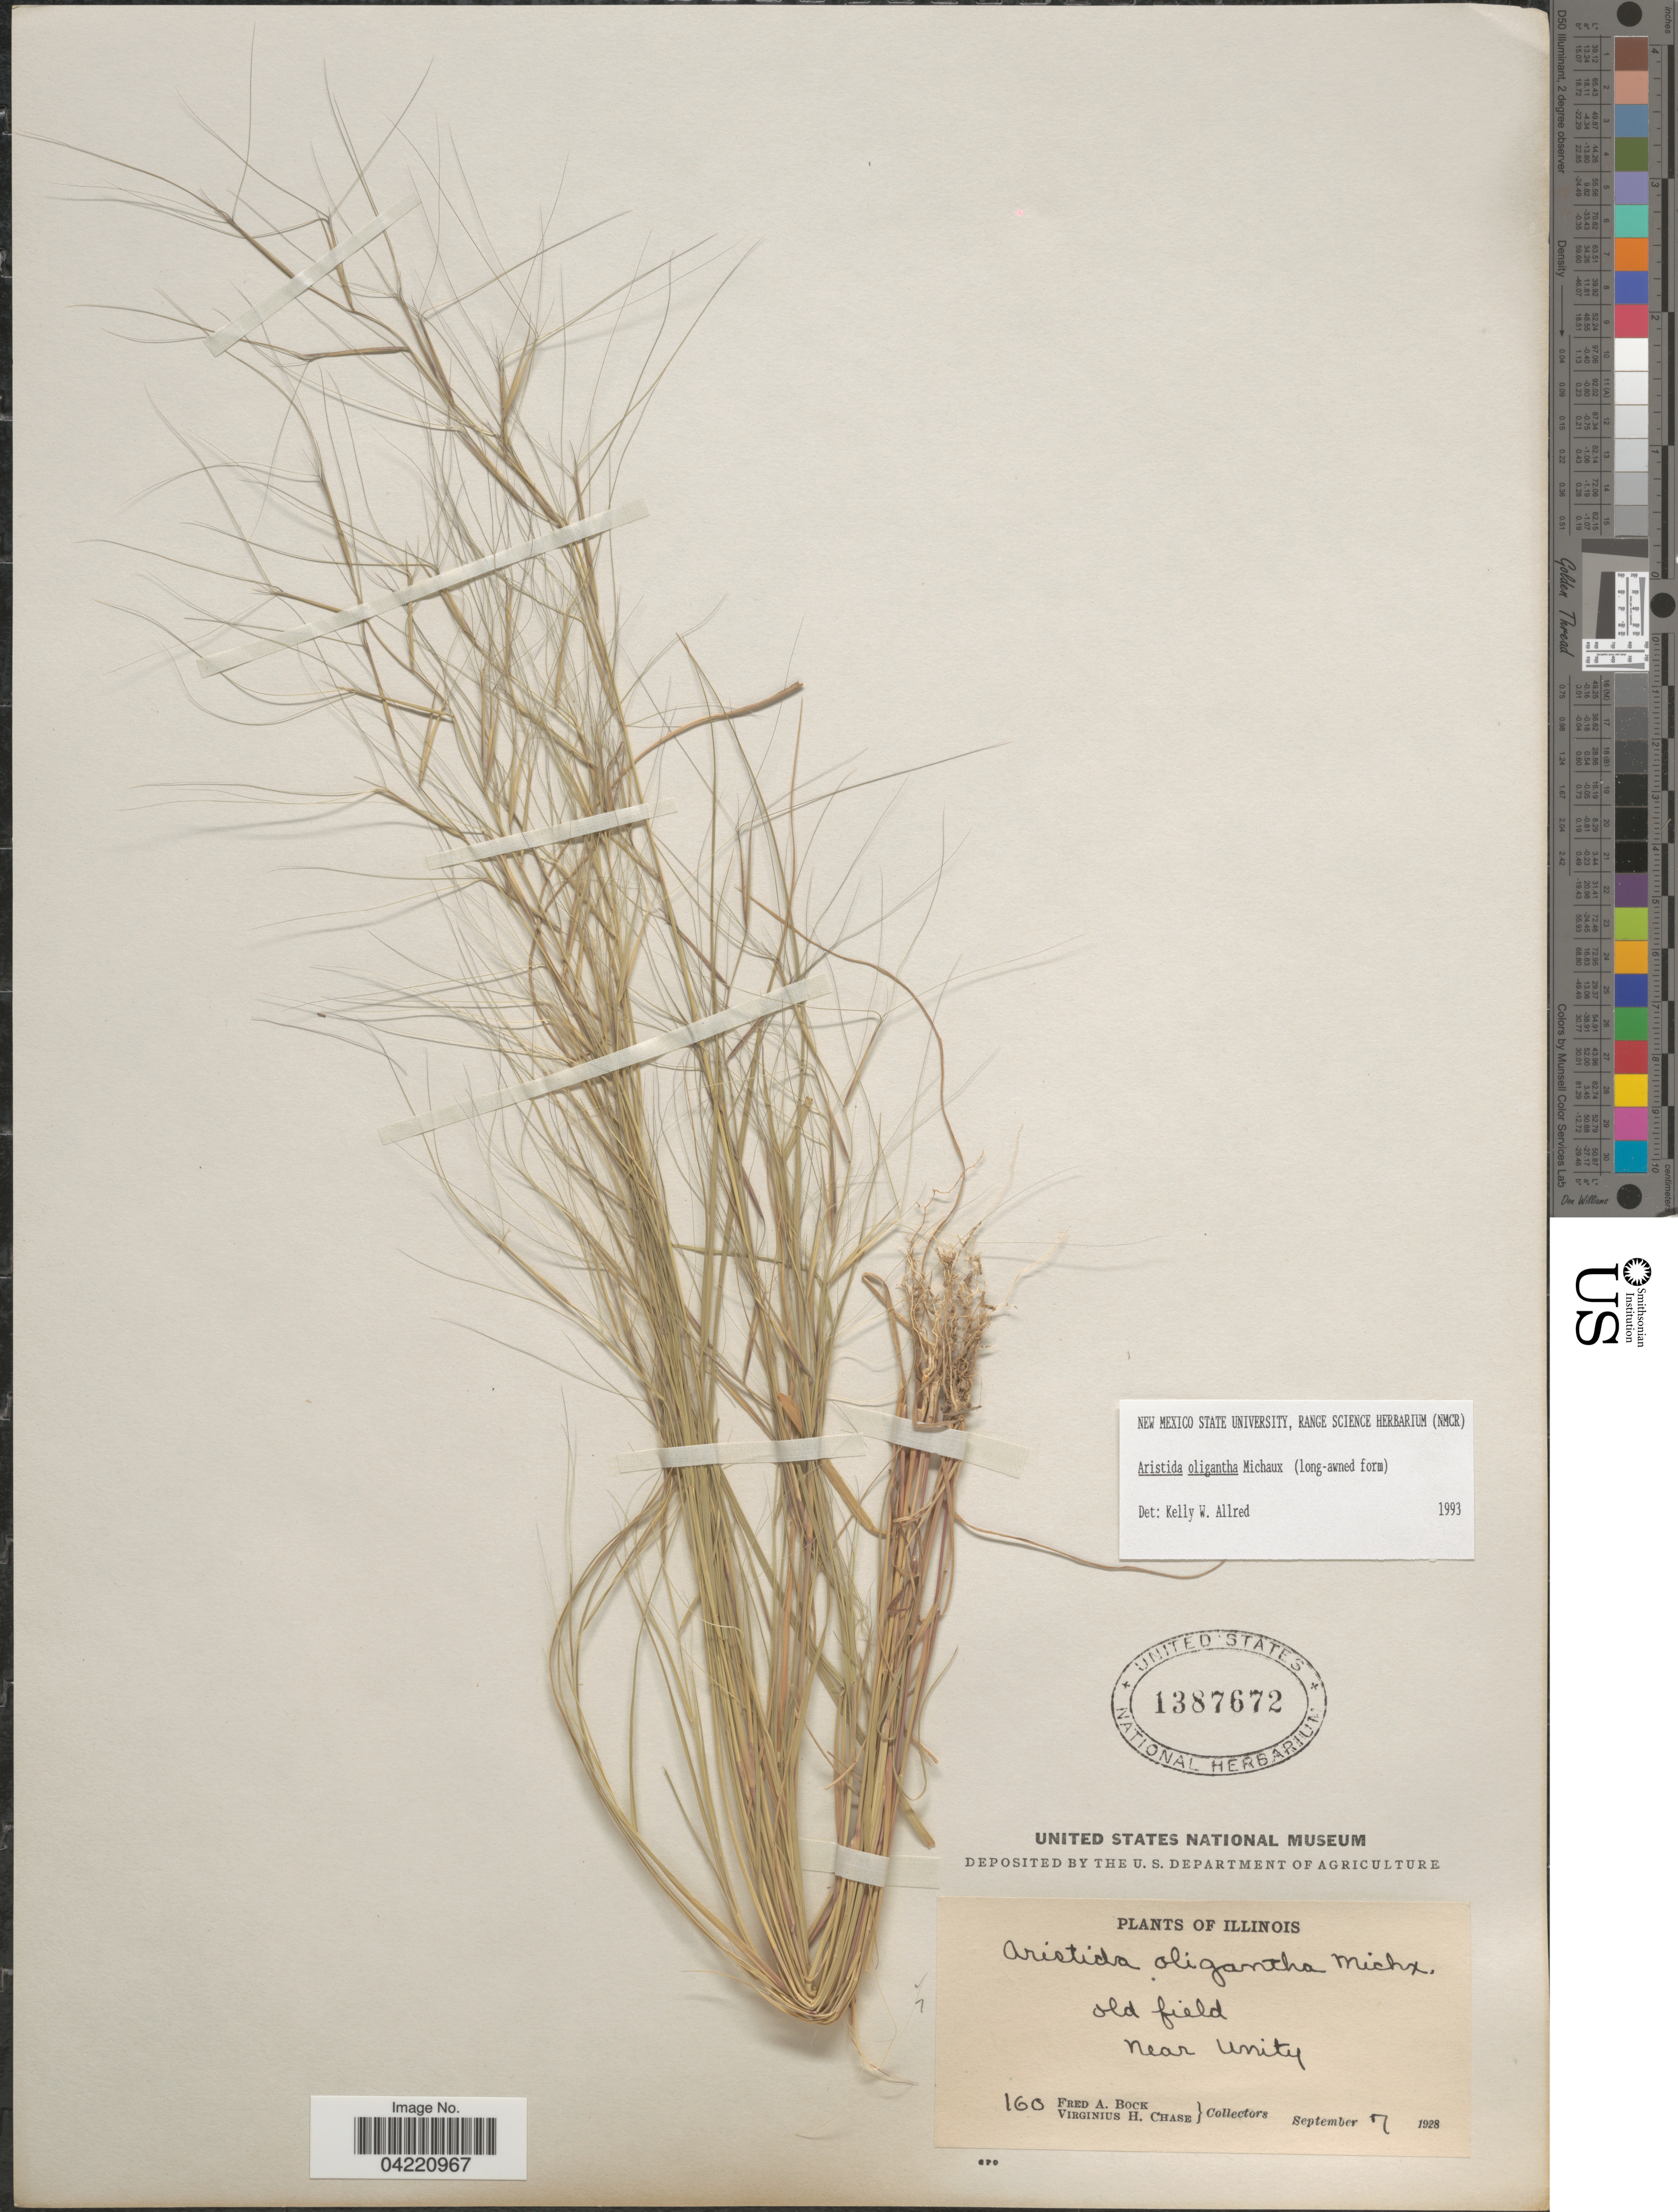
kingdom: Plantae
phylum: Tracheophyta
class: Liliopsida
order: Poales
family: Poaceae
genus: Aristida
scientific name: Aristida oligantha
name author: Michx.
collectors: F. Bock & V. H. Chase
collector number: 160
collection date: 1928-09-07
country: United States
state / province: Illinois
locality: Old field. Near Unity.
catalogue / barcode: US 1387672